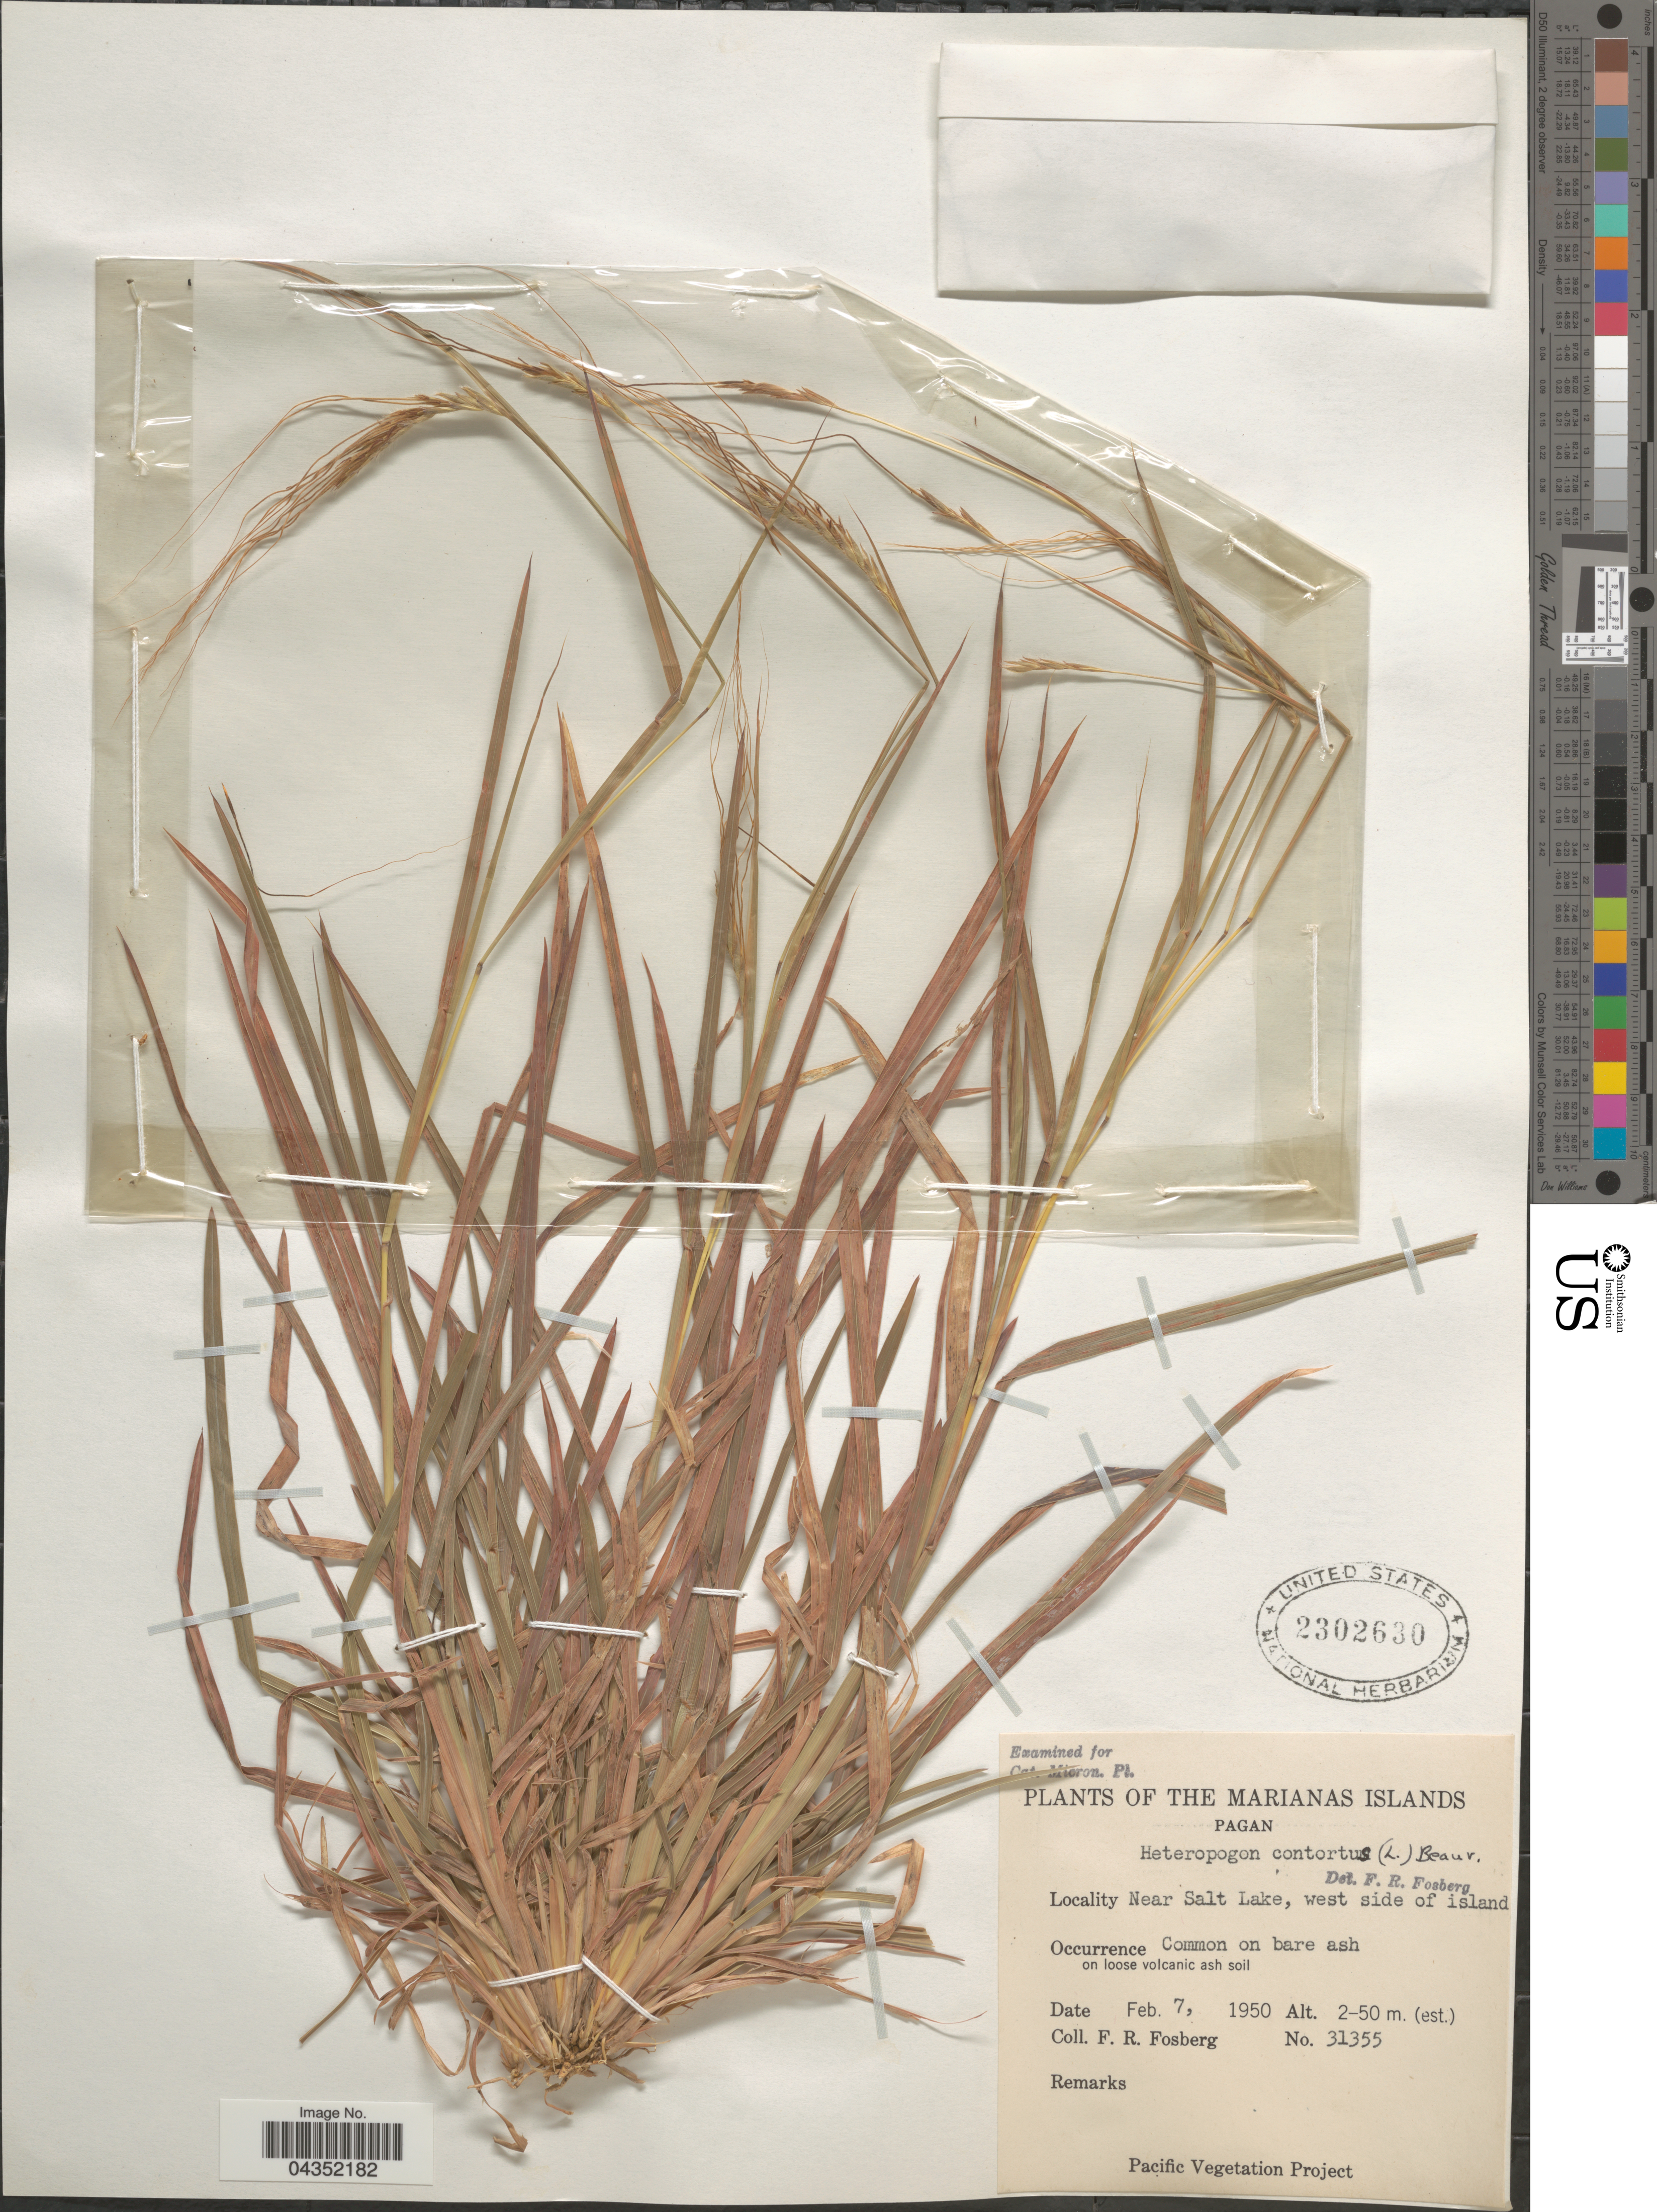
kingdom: Plantae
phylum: Tracheophyta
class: Liliopsida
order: Poales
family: Poaceae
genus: Heteropogon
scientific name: Heteropogon contortus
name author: (L.) P. Beauv. ex Roem. & Schult.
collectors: F. R. Fosberg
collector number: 31355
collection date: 1950-02-07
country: Northern Mariana Islands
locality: The Marianas Islands. Pagan. Near Salt Lake, west side of island.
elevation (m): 2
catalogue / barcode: US 2302630